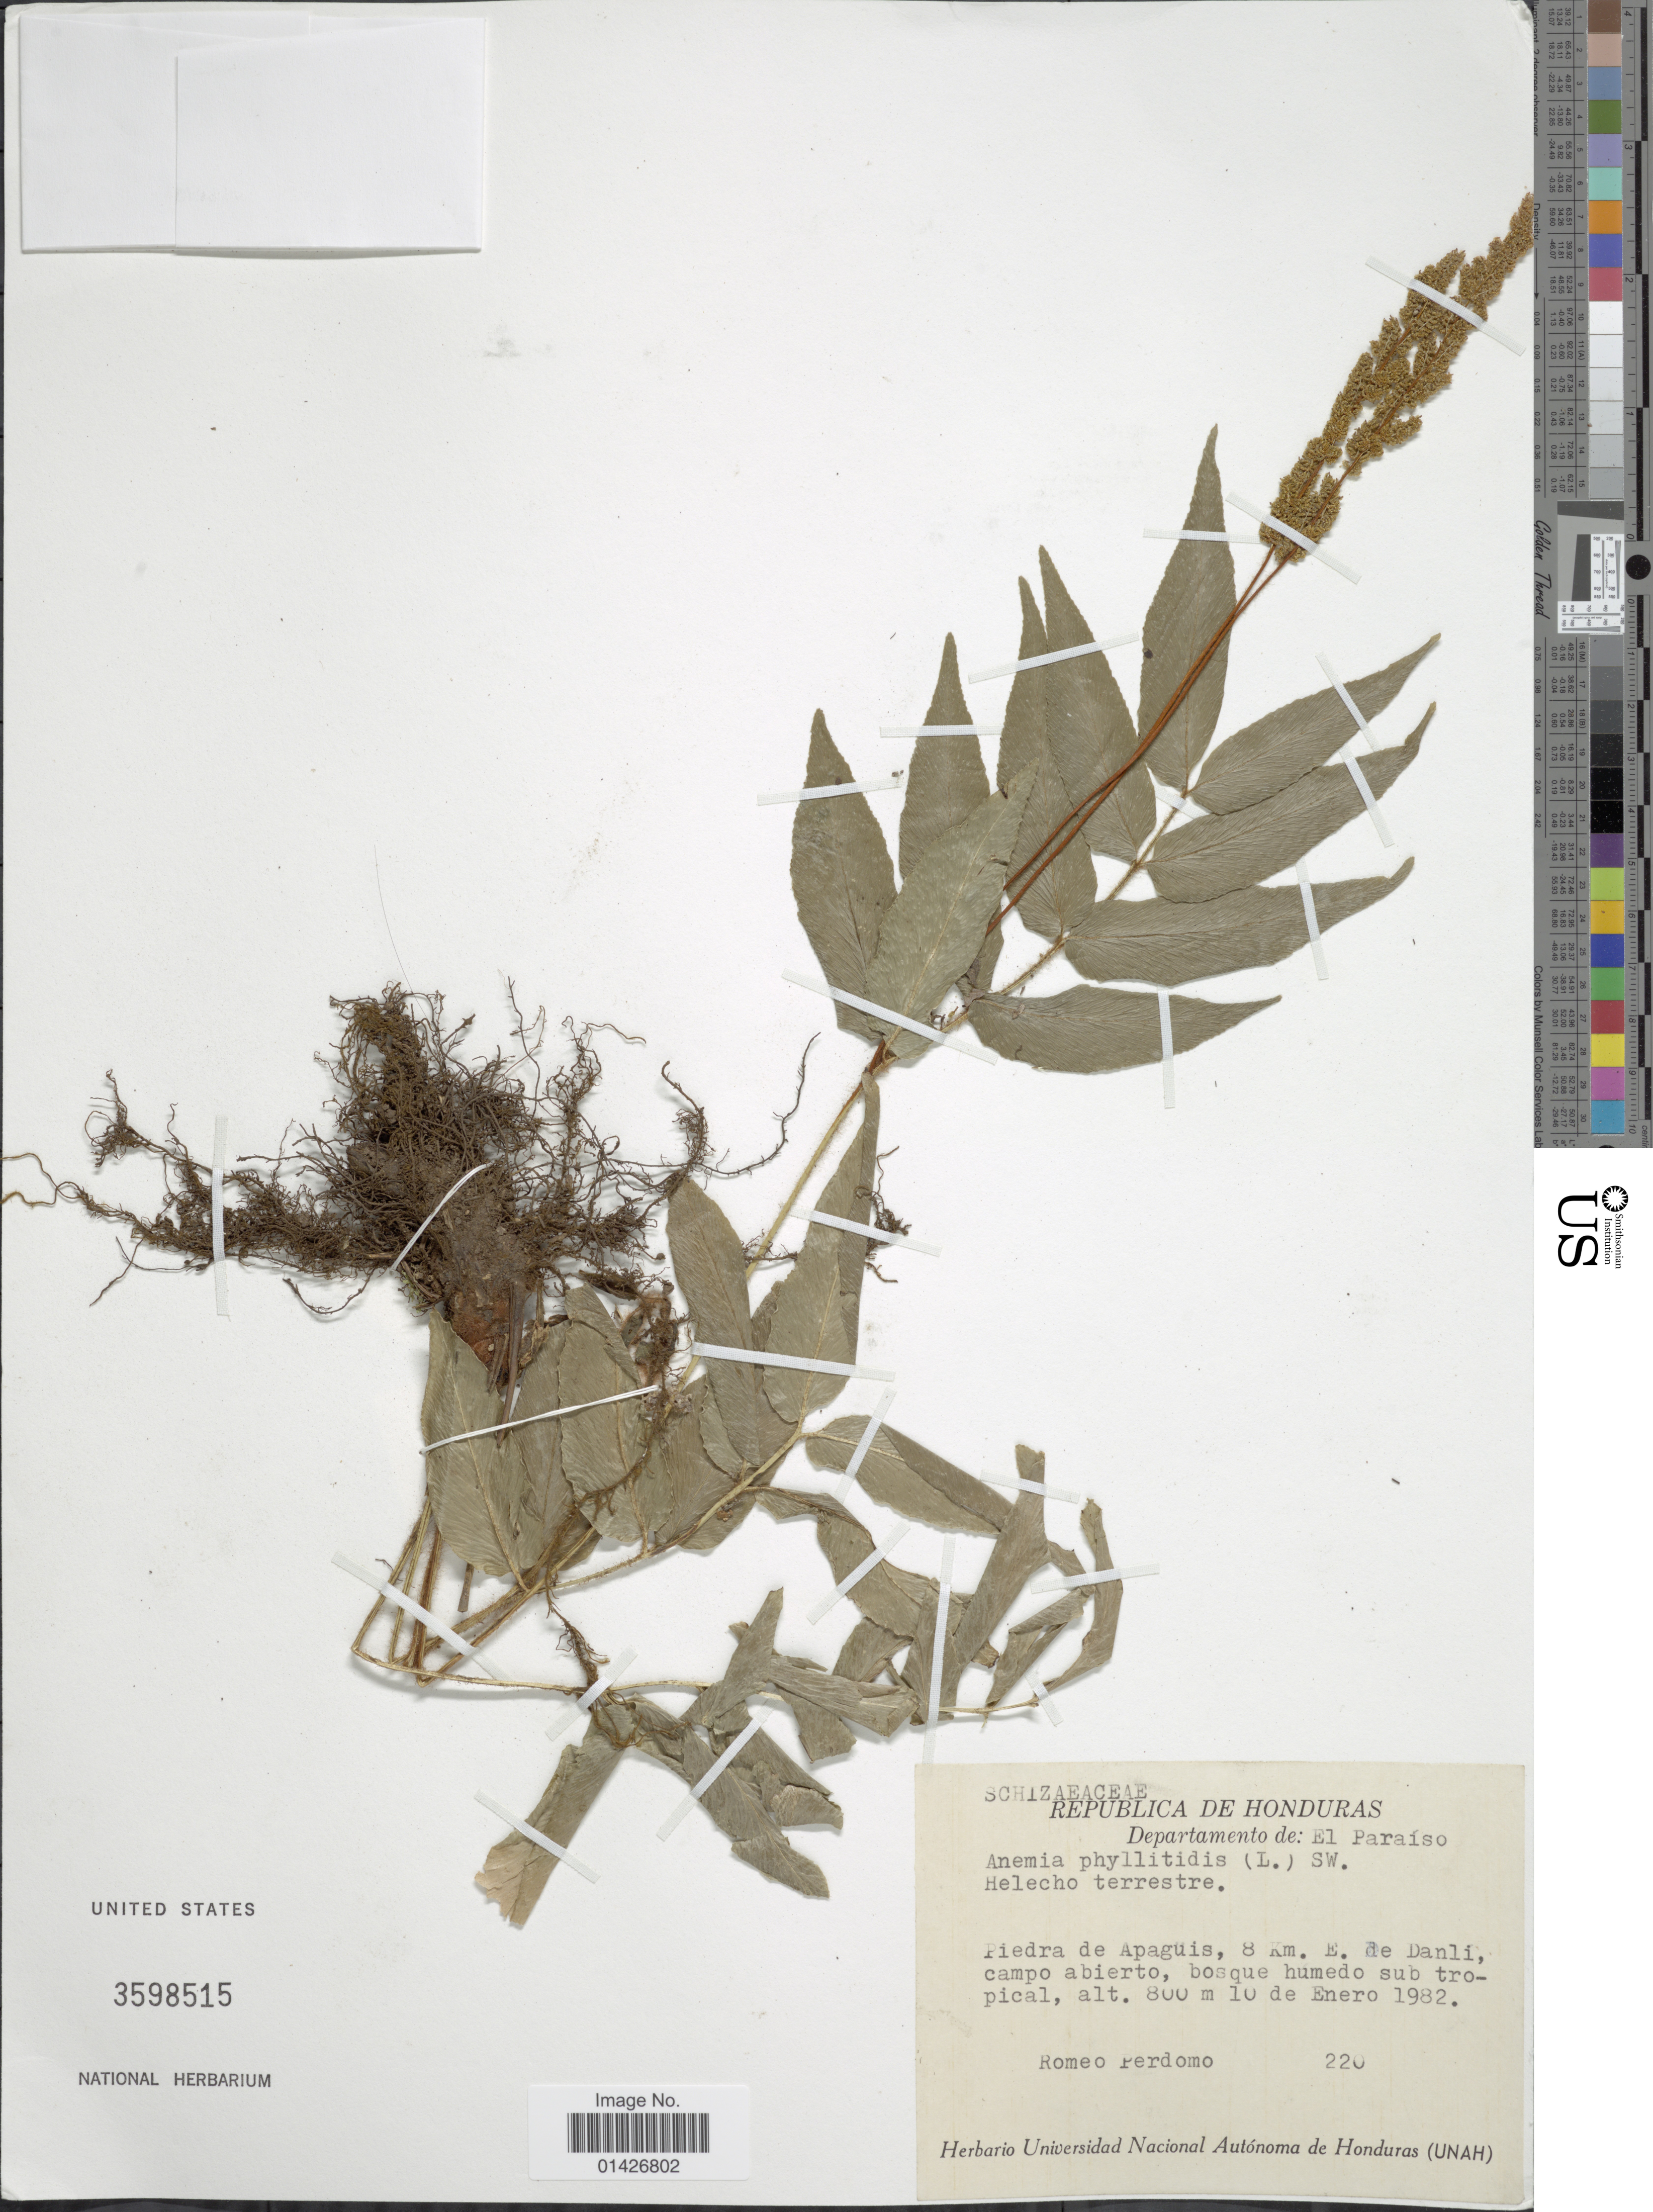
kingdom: Plantae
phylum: Tracheophyta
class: Polypodiopsida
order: Schizaeales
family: Anemiaceae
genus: Anemia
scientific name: Anemia phyllitidis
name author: (L.) Sw.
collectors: R. Perdomo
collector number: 220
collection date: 1982-01-10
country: Honduras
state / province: El Paraíso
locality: Republica de Honduras, Departamento de : El Paraiso, Piedra de Apaguis, 8 Km E de Danli, campo abierto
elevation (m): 800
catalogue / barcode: US 3598515